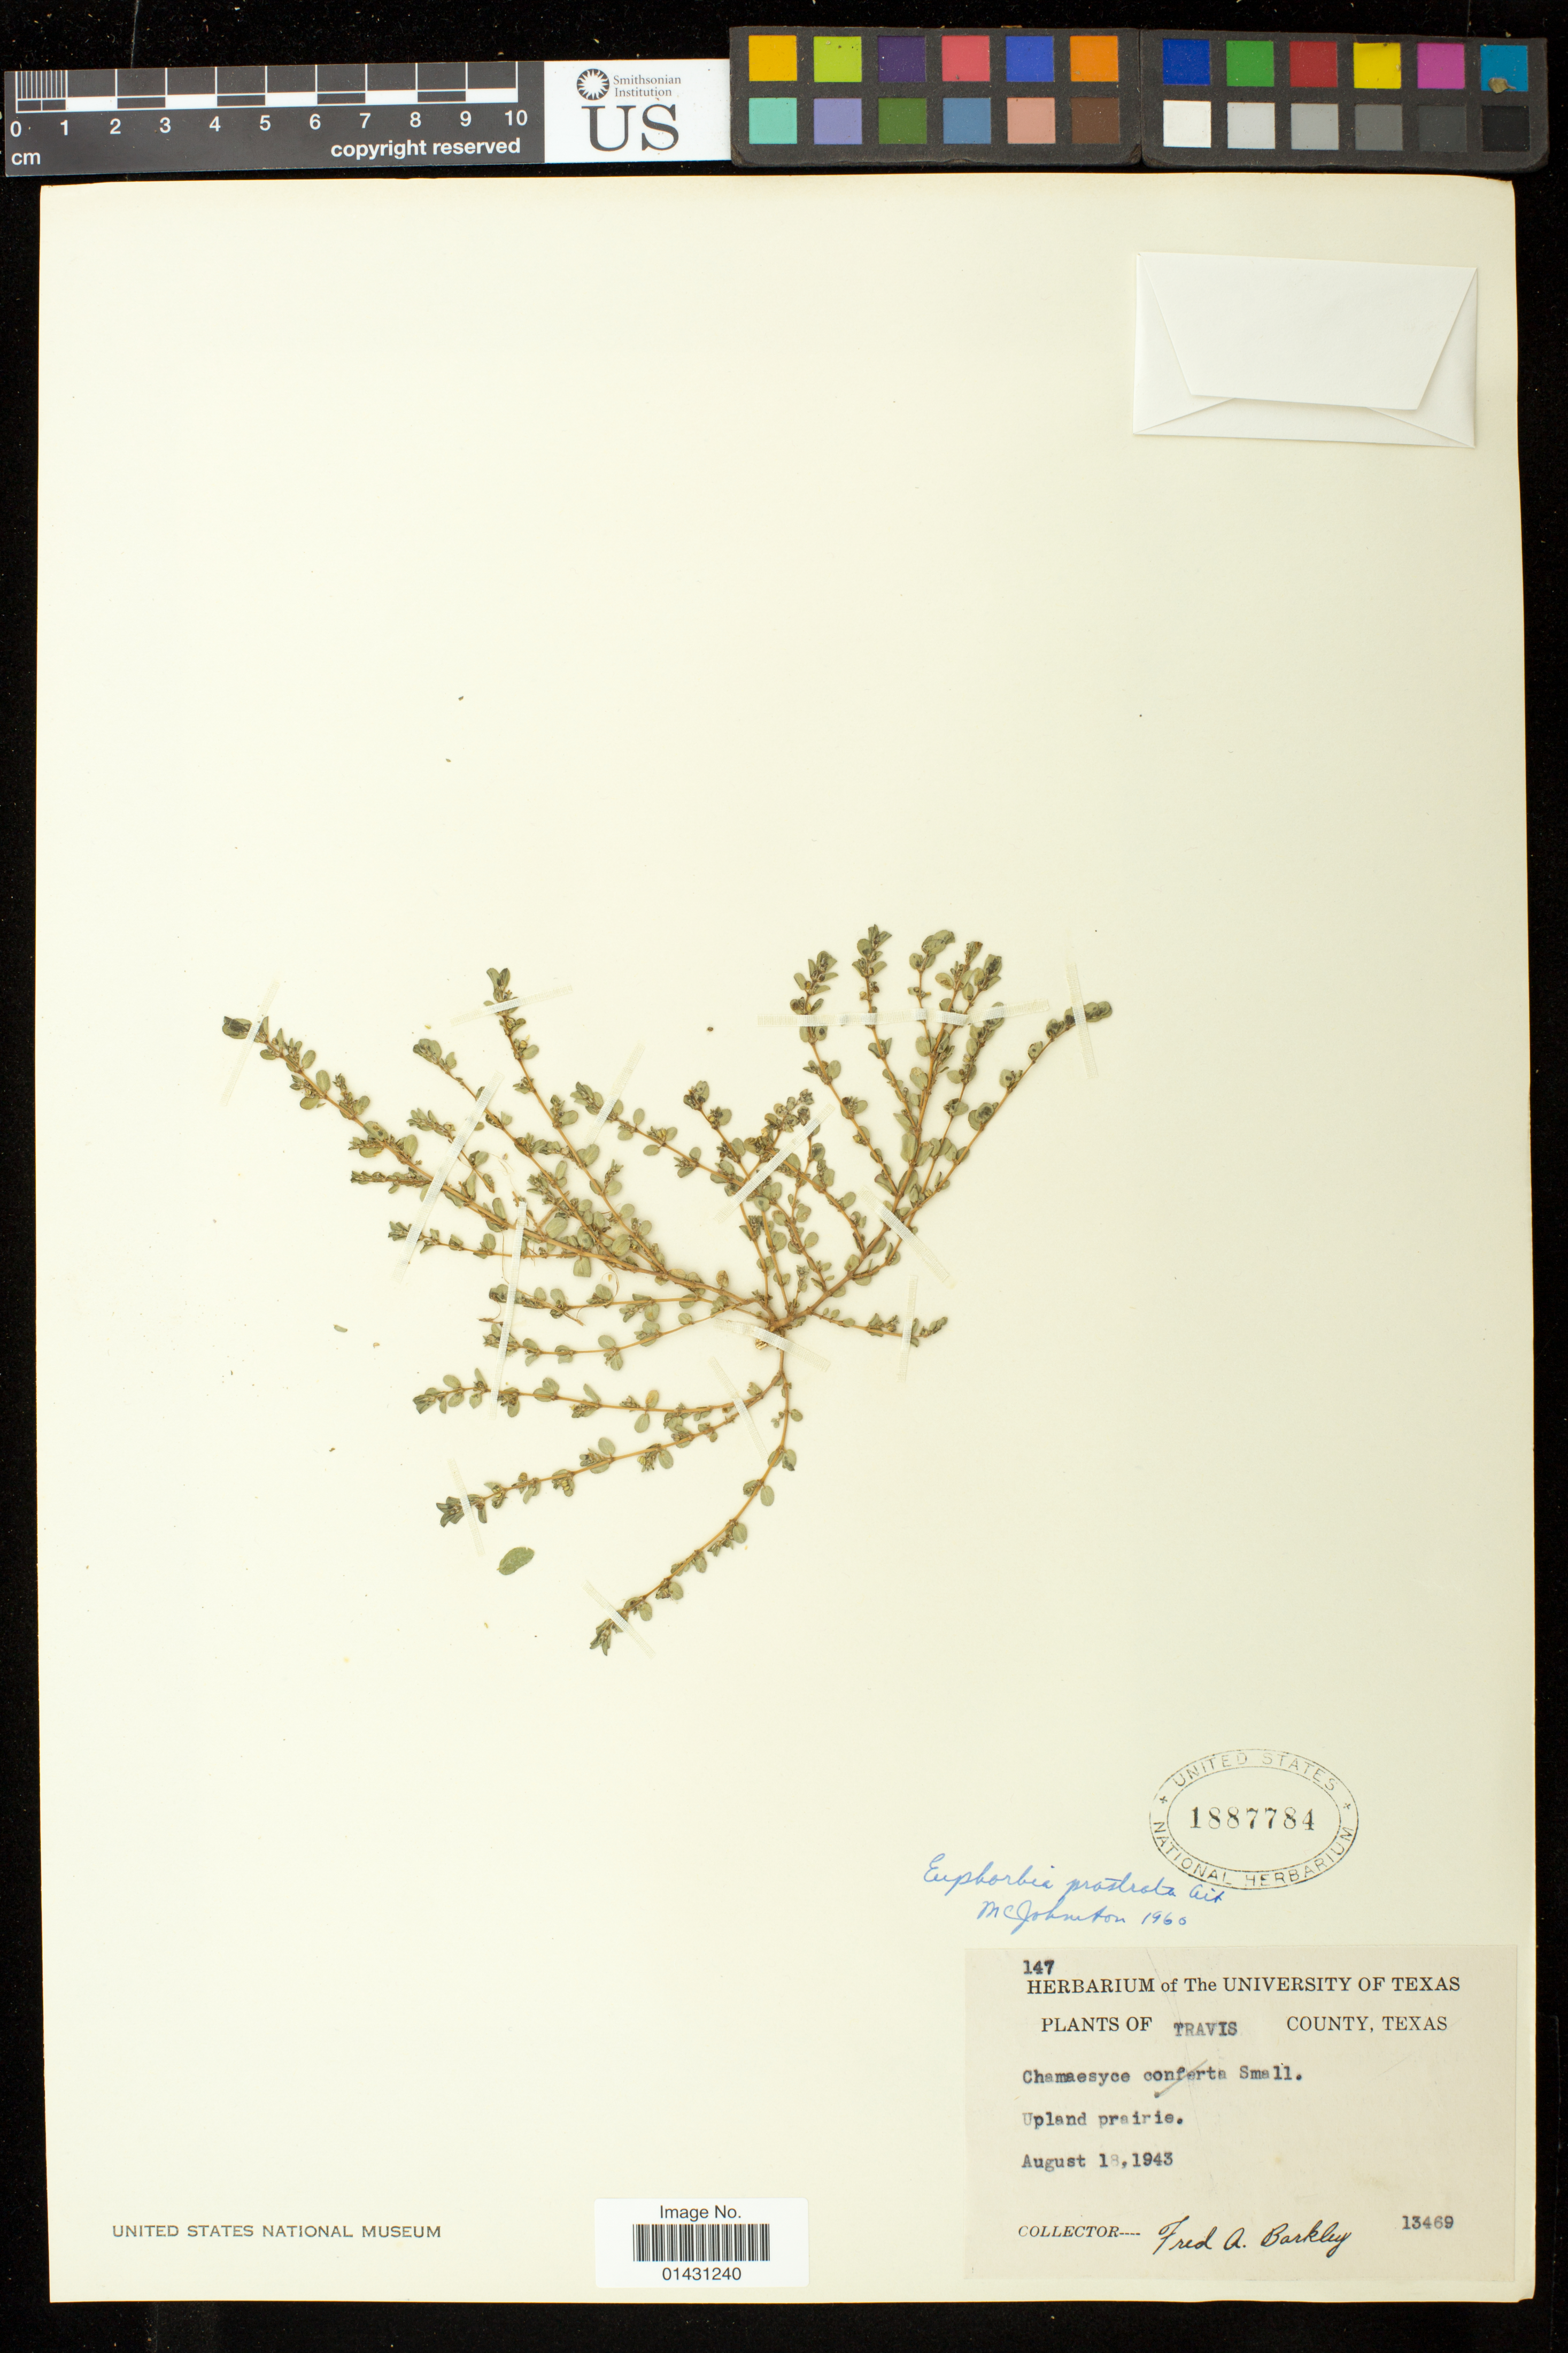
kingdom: Plantae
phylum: Tracheophyta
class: Magnoliopsida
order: Malpighiales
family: Euphorbiaceae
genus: Euphorbia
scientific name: Euphorbia prostrata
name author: Aiton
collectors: F. A. Barkley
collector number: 13469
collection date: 1943-08-18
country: United States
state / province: Texas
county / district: Travis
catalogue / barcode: US 1887784